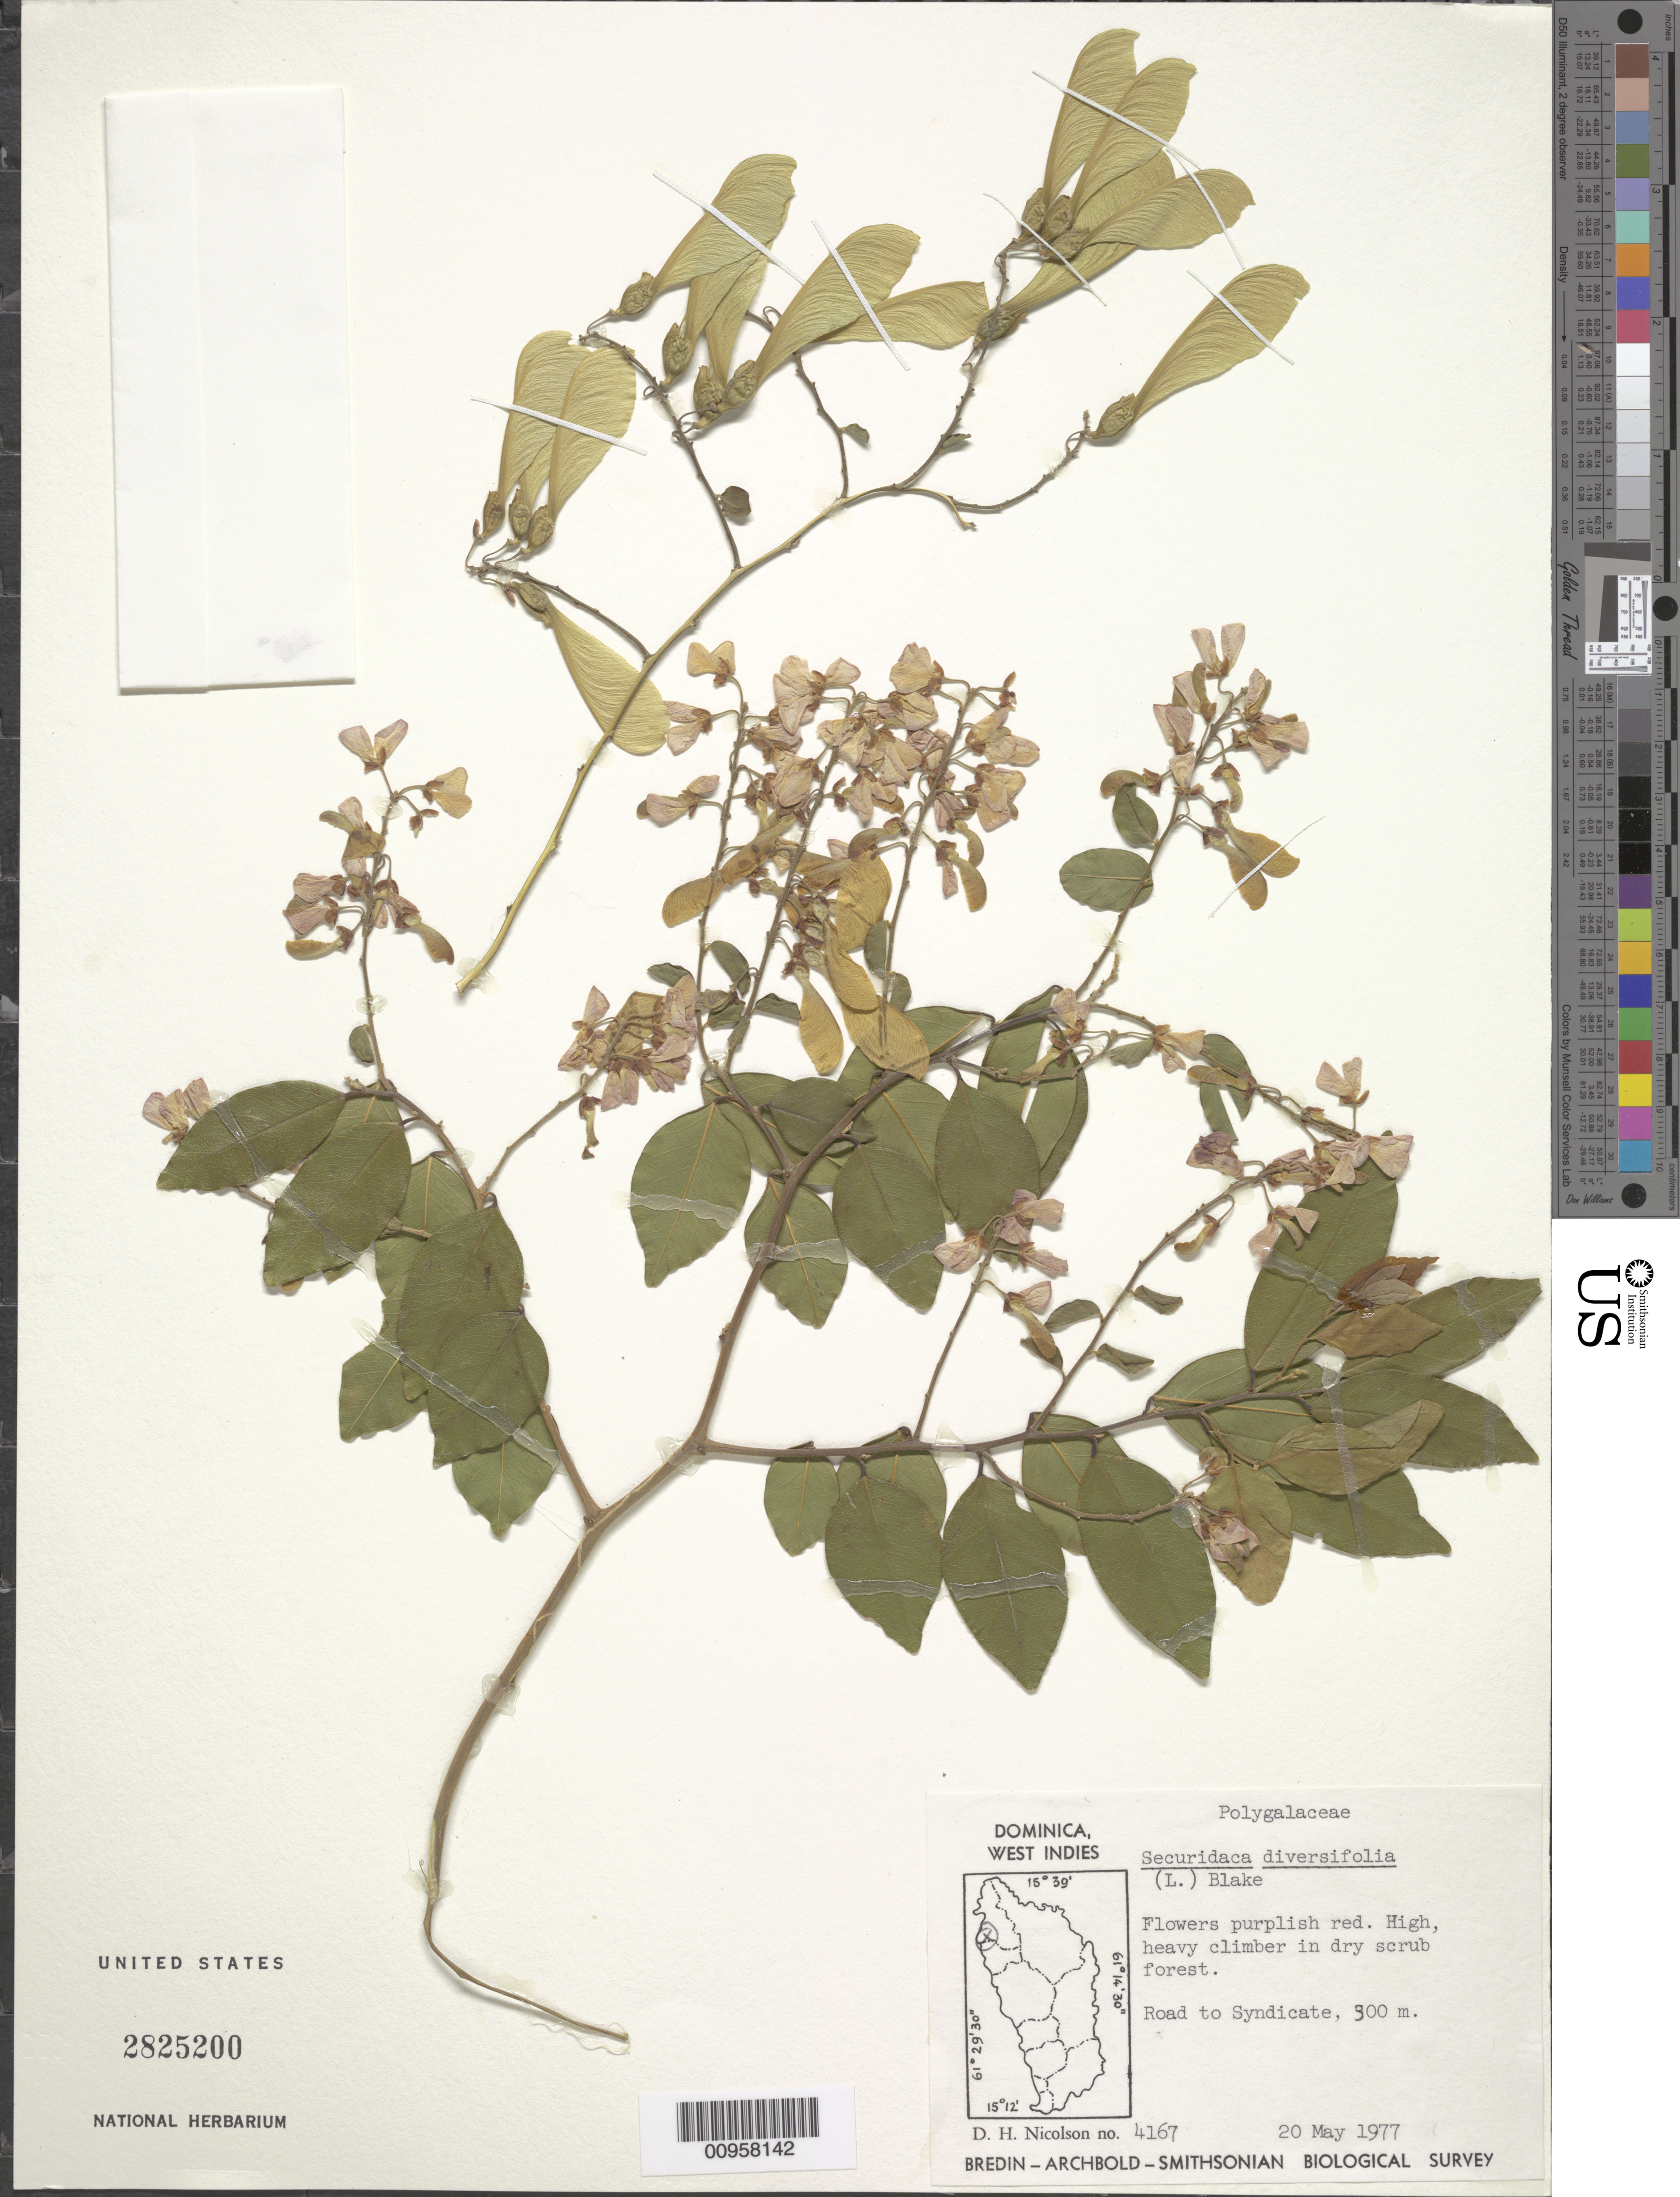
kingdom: Plantae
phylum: Tracheophyta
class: Magnoliopsida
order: Fabales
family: Polygalaceae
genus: Securidaca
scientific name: Securidaca diversifolia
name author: (L.) S.F. Blake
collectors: D. H. Nicolson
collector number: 4167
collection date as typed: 20 May 1977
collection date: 1977-05-20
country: Dominica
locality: Road to Syndicate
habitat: In dry scrub forest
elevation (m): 300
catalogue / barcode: US 2825200